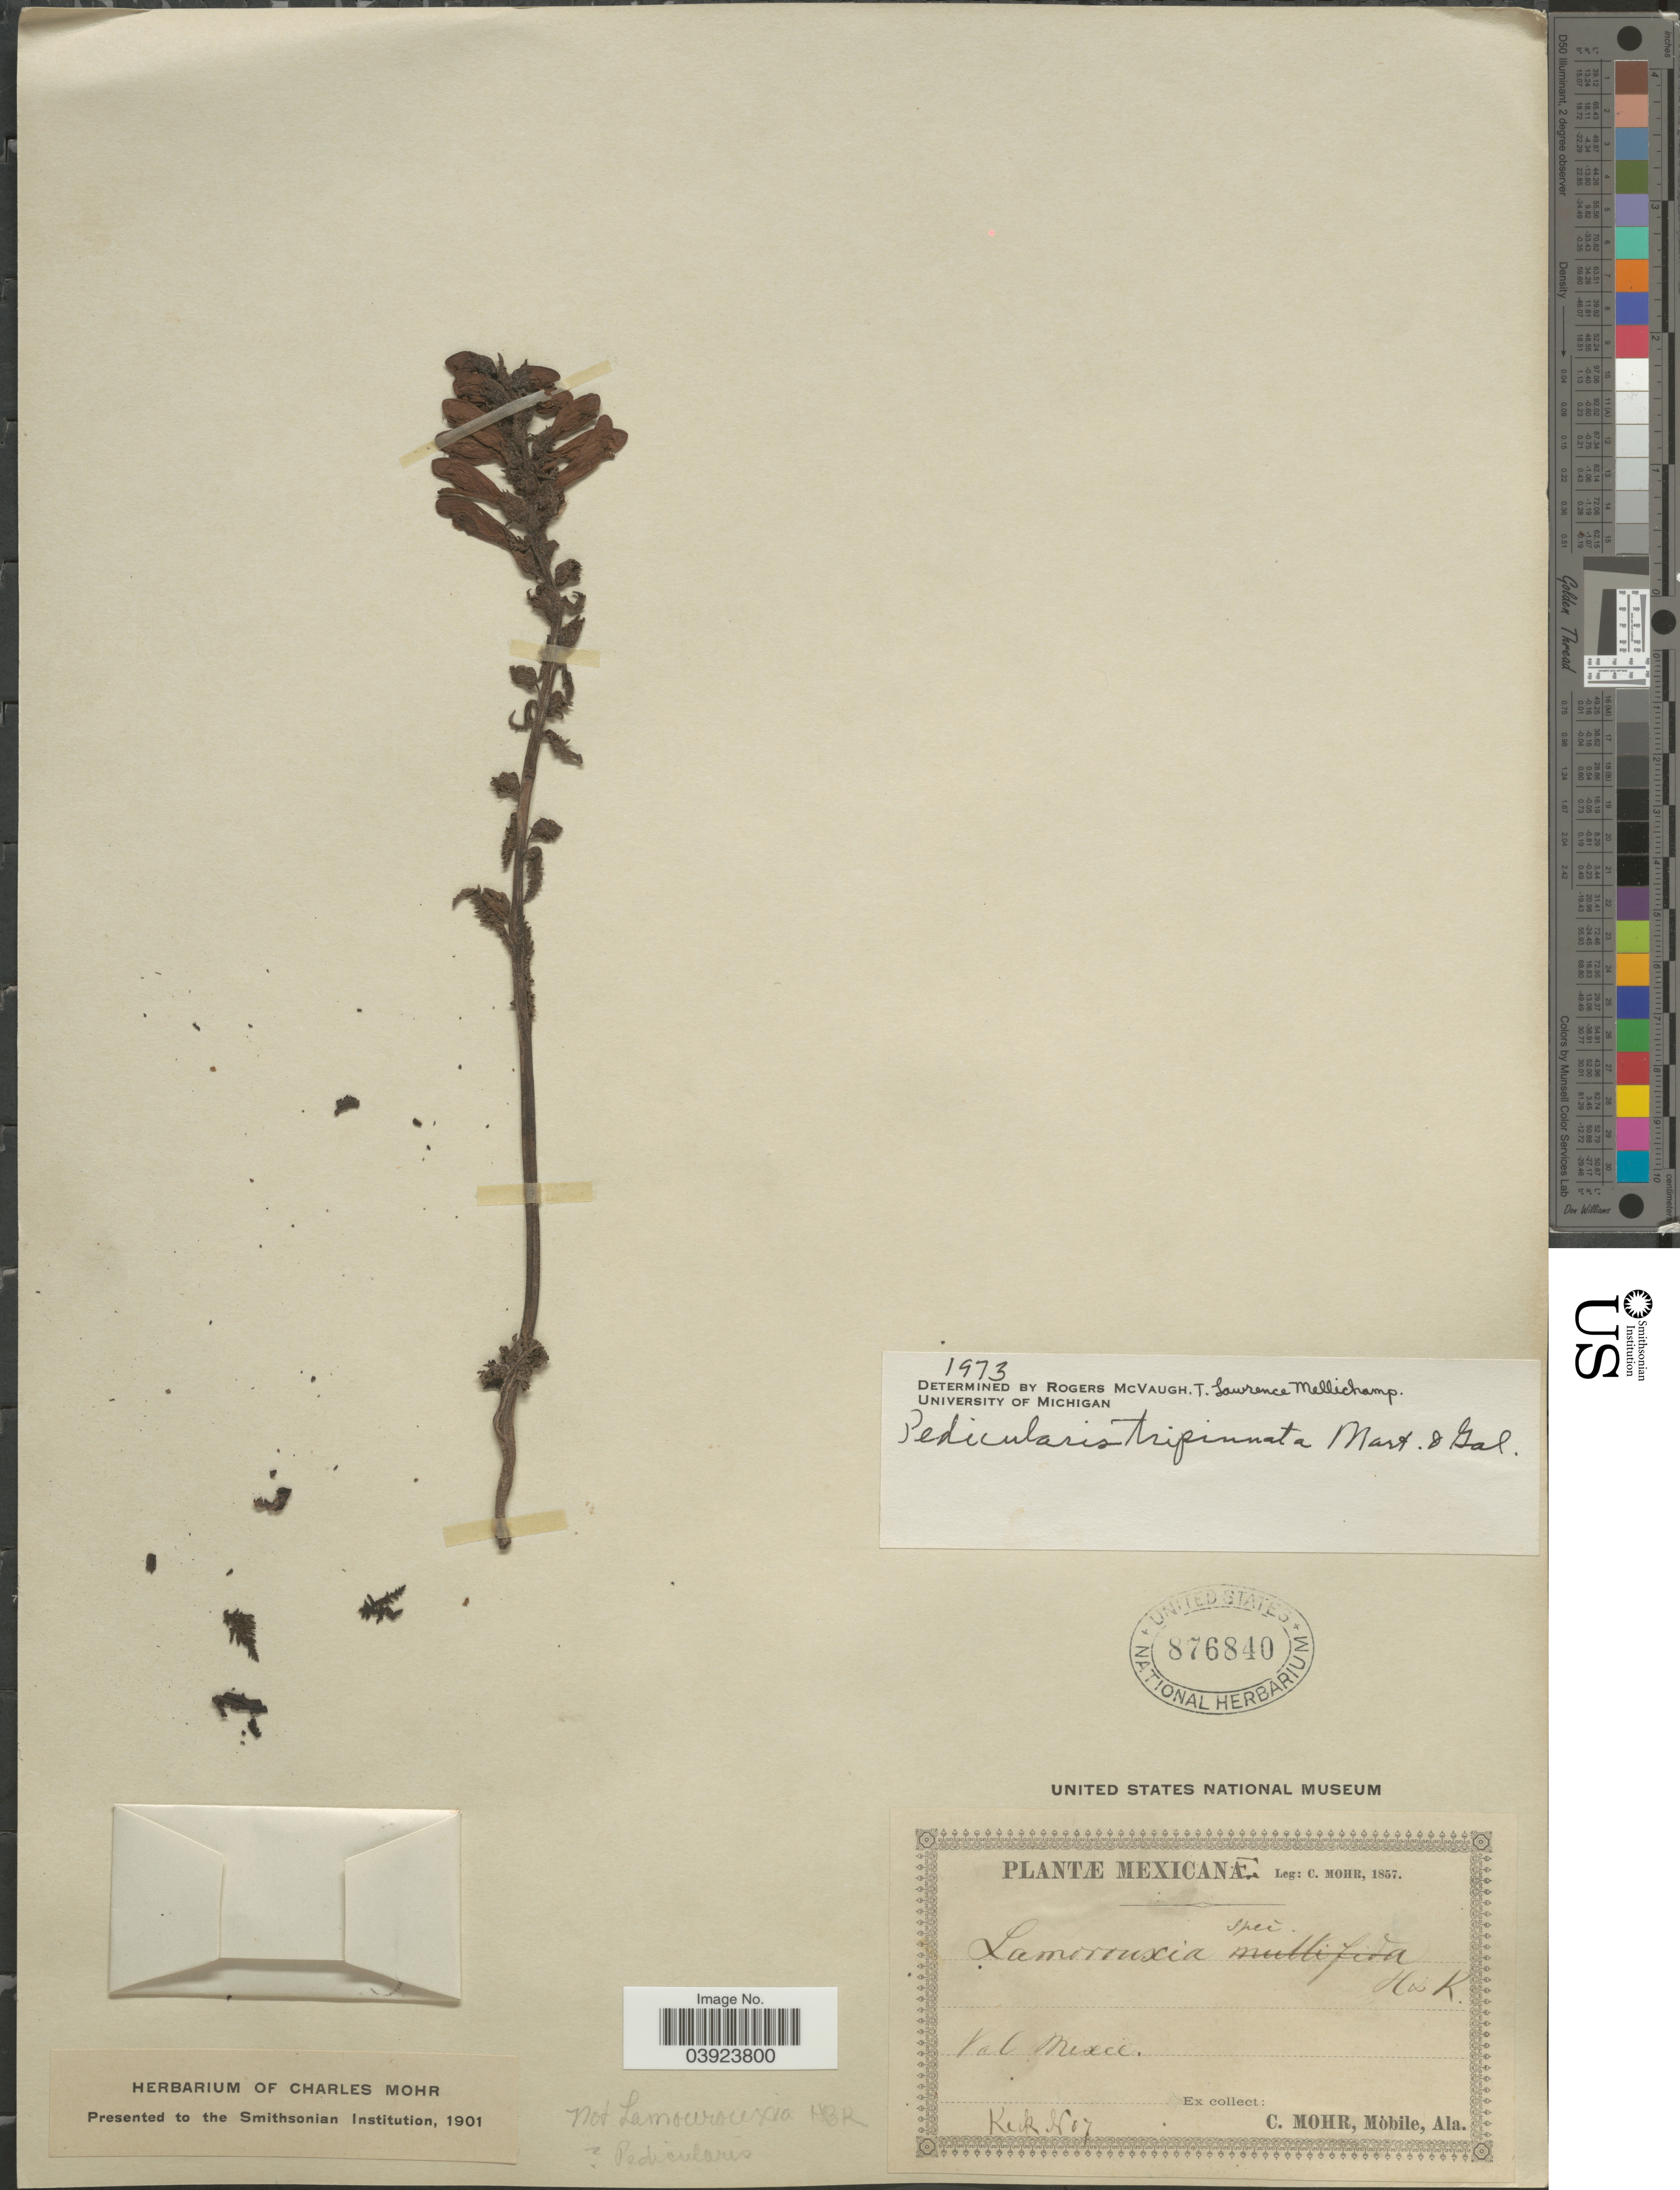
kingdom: Plantae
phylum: Tracheophyta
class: Magnoliopsida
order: Lamiales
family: Orobanchaceae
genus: Pedicularis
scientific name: Pedicularis tripinnata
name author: M. Martens & Galeotti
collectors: C. T. Mohr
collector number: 7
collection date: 1857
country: Mexico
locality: Val Mexic.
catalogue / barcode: US 876840